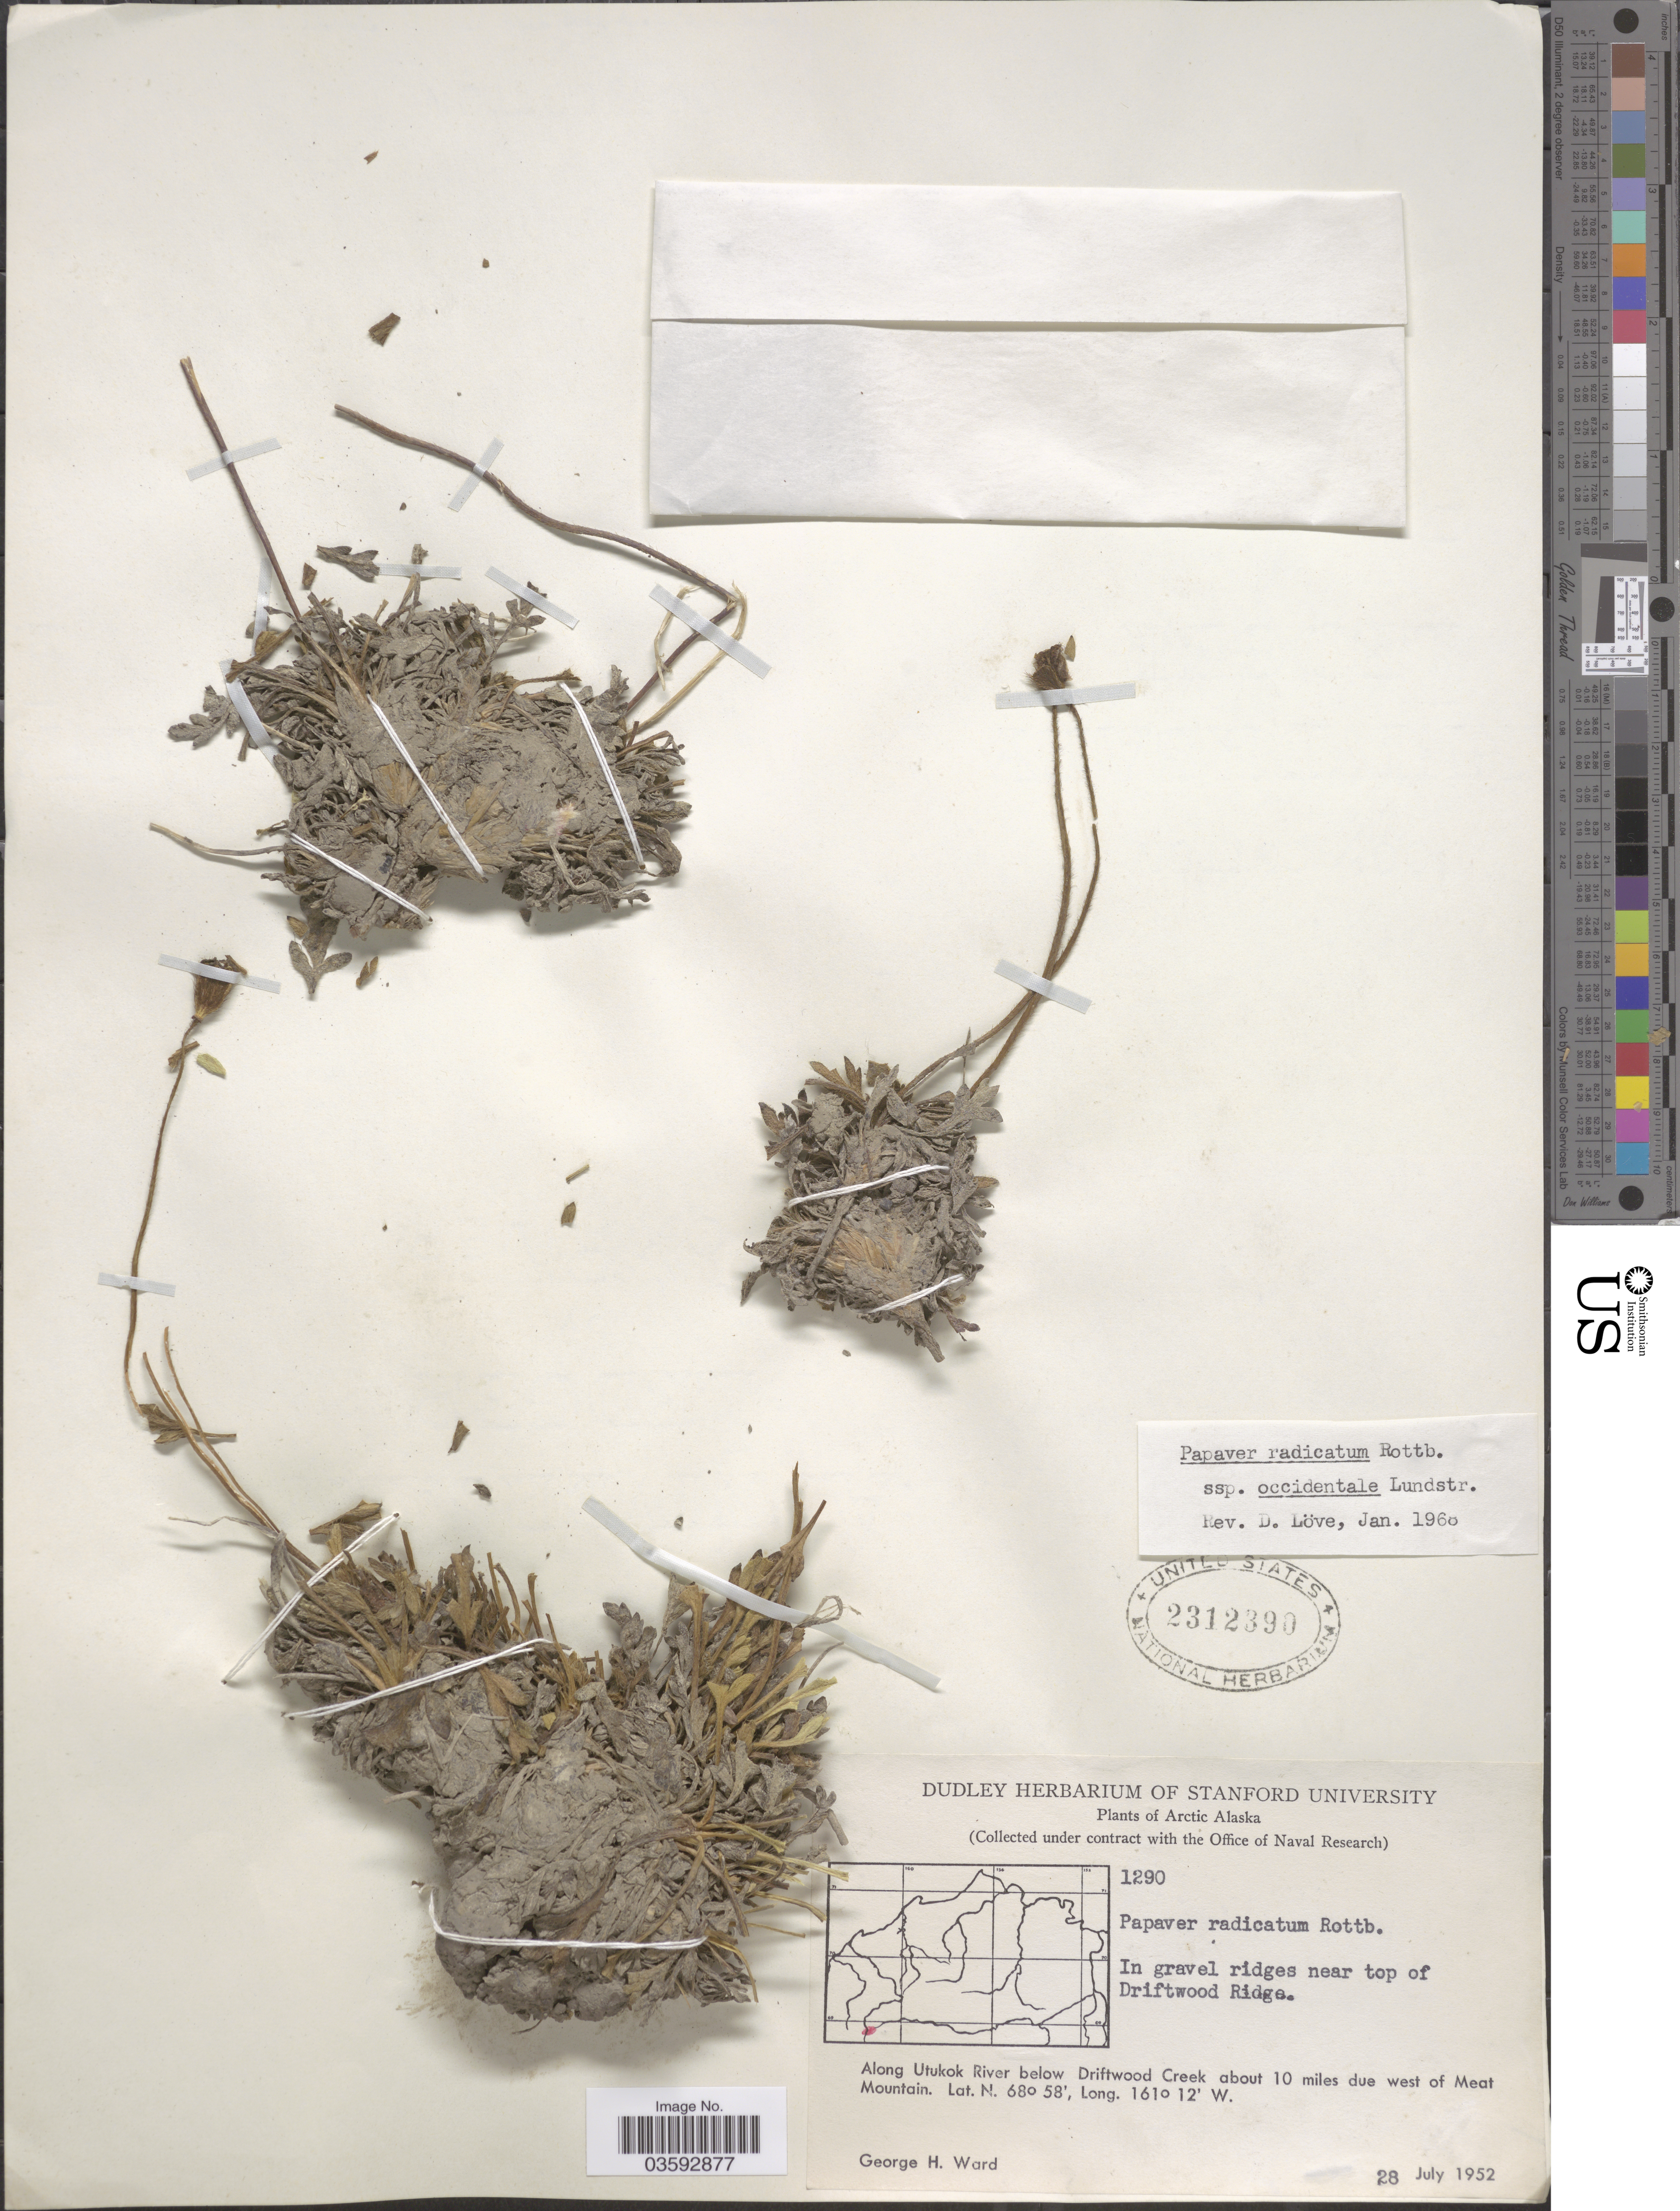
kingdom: Plantae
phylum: Tracheophyta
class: Magnoliopsida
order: Ranunculales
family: Papaveraceae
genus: Papaver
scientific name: Papaver radicatum subsp. occidentale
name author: Lundstr.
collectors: G. H. Ward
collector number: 1290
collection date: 1952-07-28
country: United States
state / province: Alaska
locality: Arctic Alaska. In gravel ridges near top of Driftwood Ridge. Along Utukok River below, Driftwood Creek about 10 miles due west of Meat Mountain.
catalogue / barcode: US 2312390